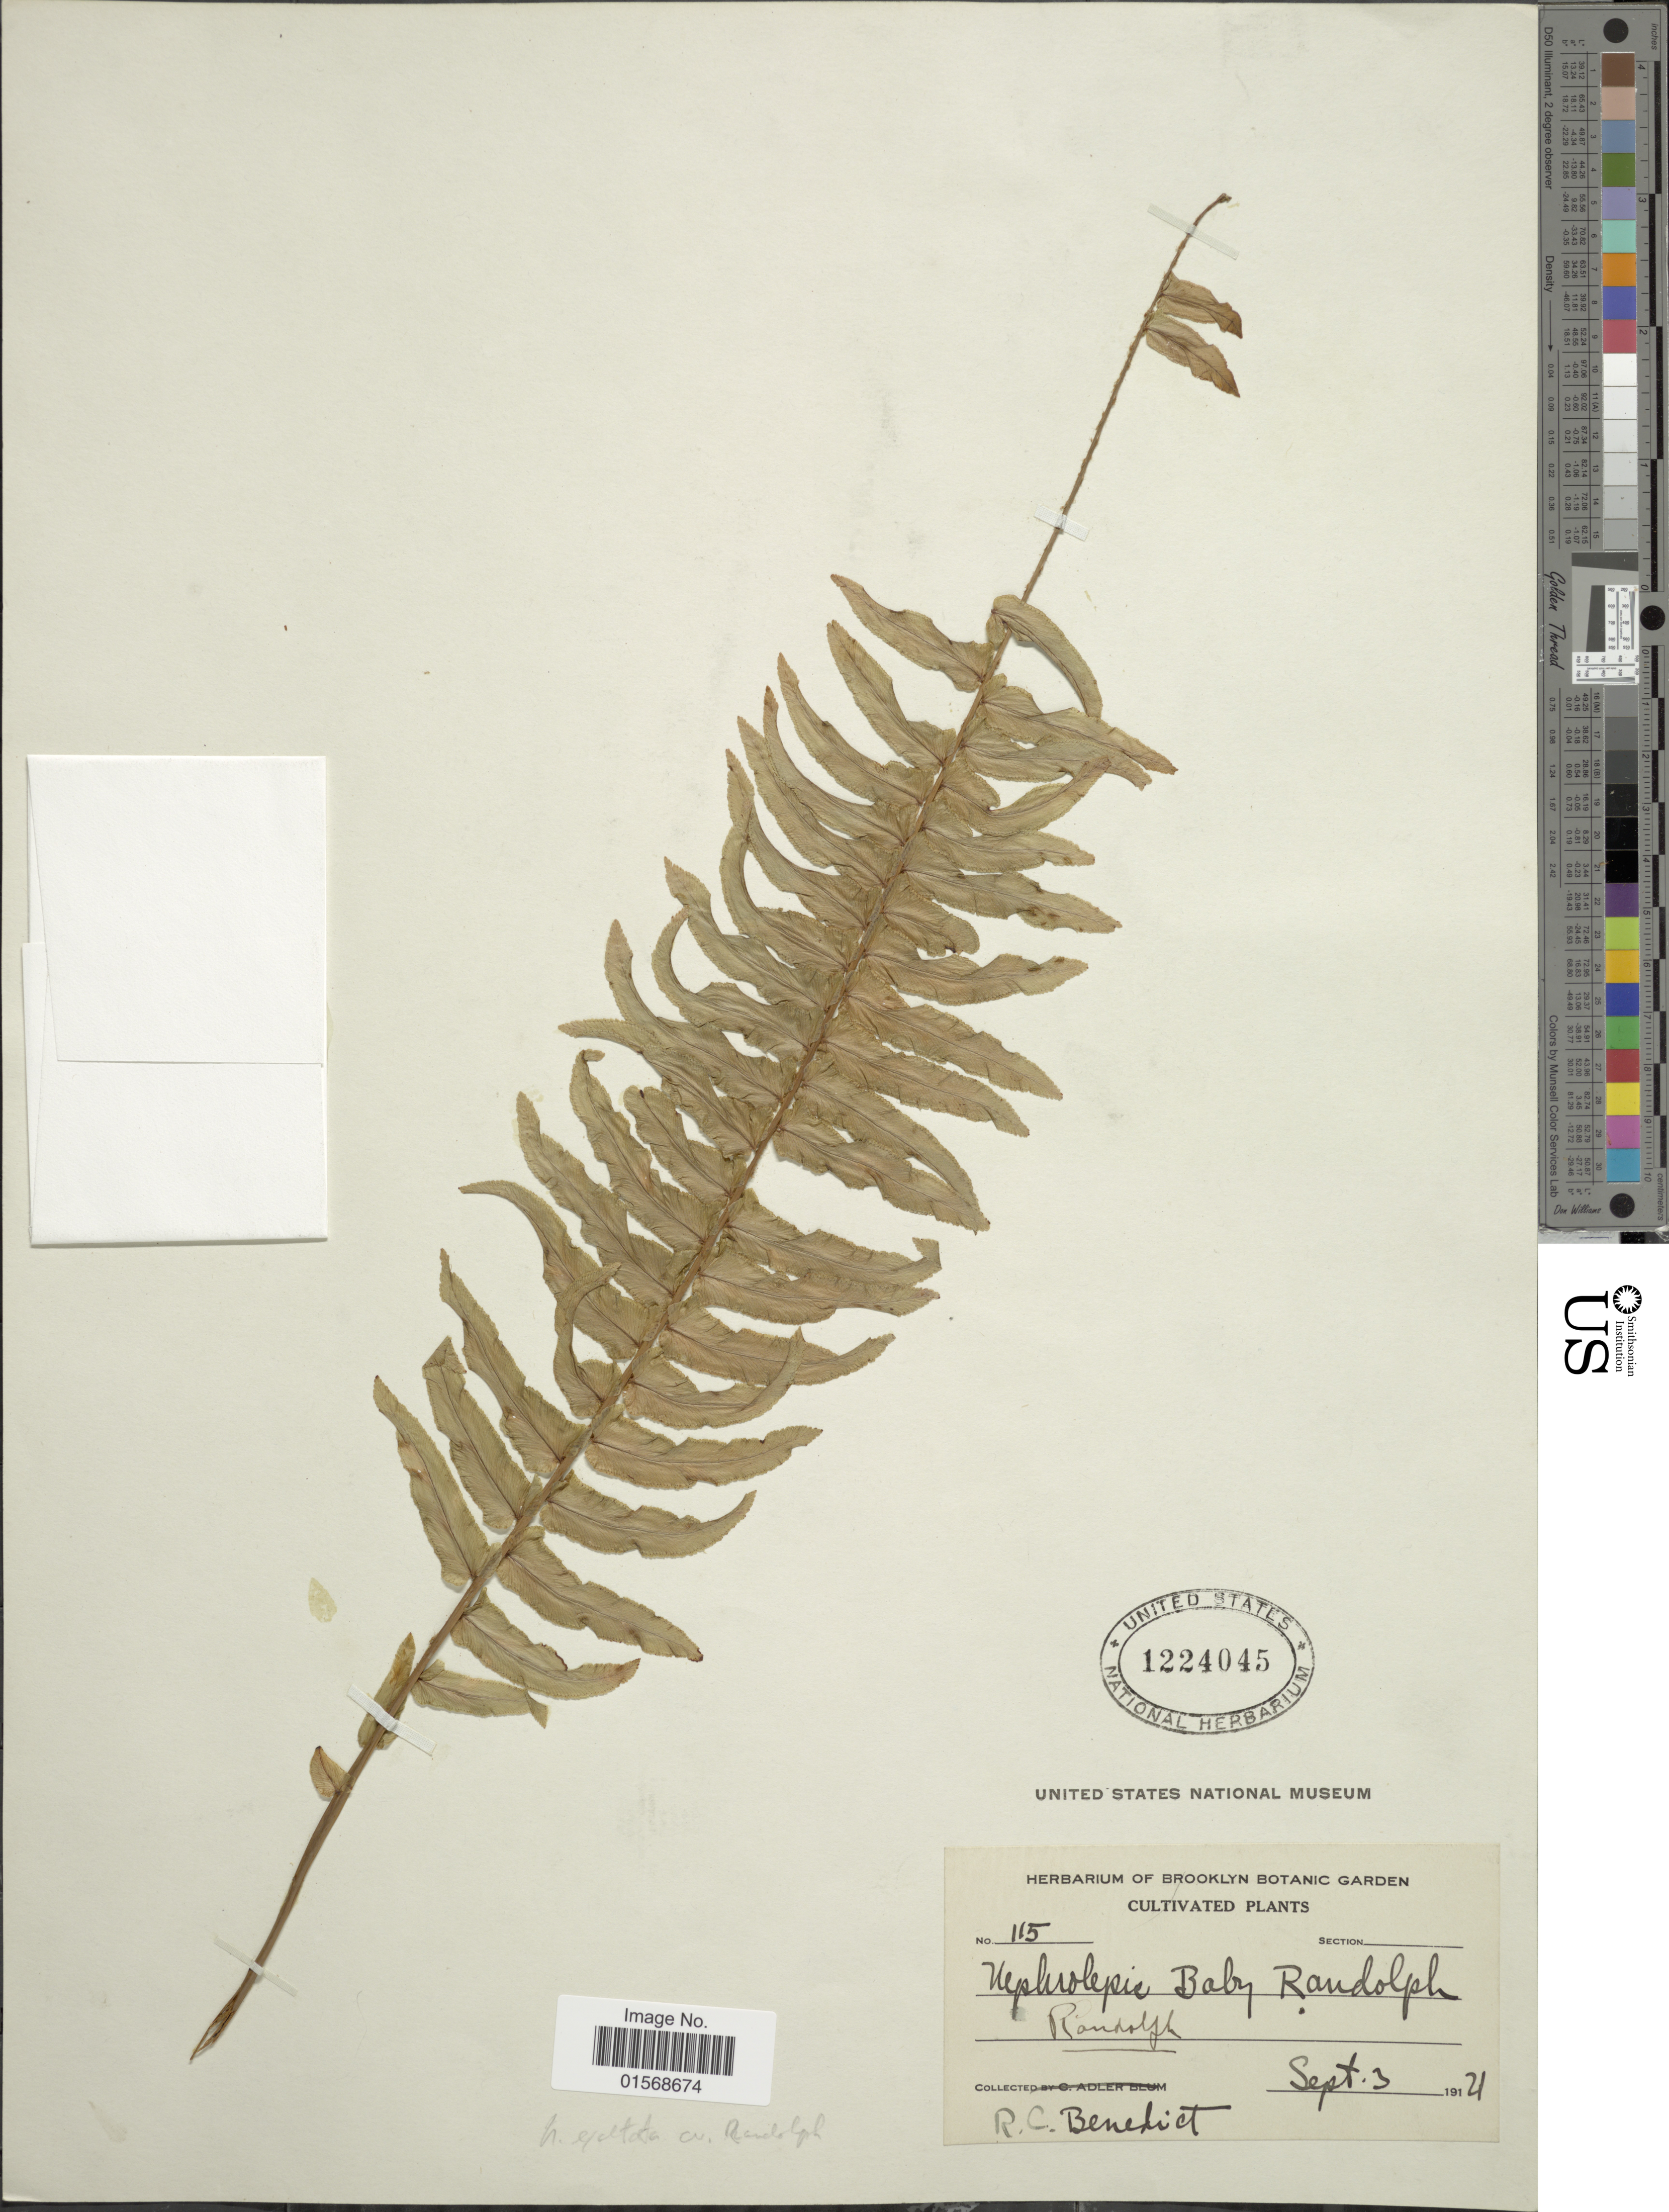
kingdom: Plantae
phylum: Tracheophyta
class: Polypodiopsida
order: Polypodiales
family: Nephrolepidaceae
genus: Nephrolepis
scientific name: Nephrolepis 'Randolph'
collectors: R. C. Benedict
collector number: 115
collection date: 1921-09-03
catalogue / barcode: US 1224045